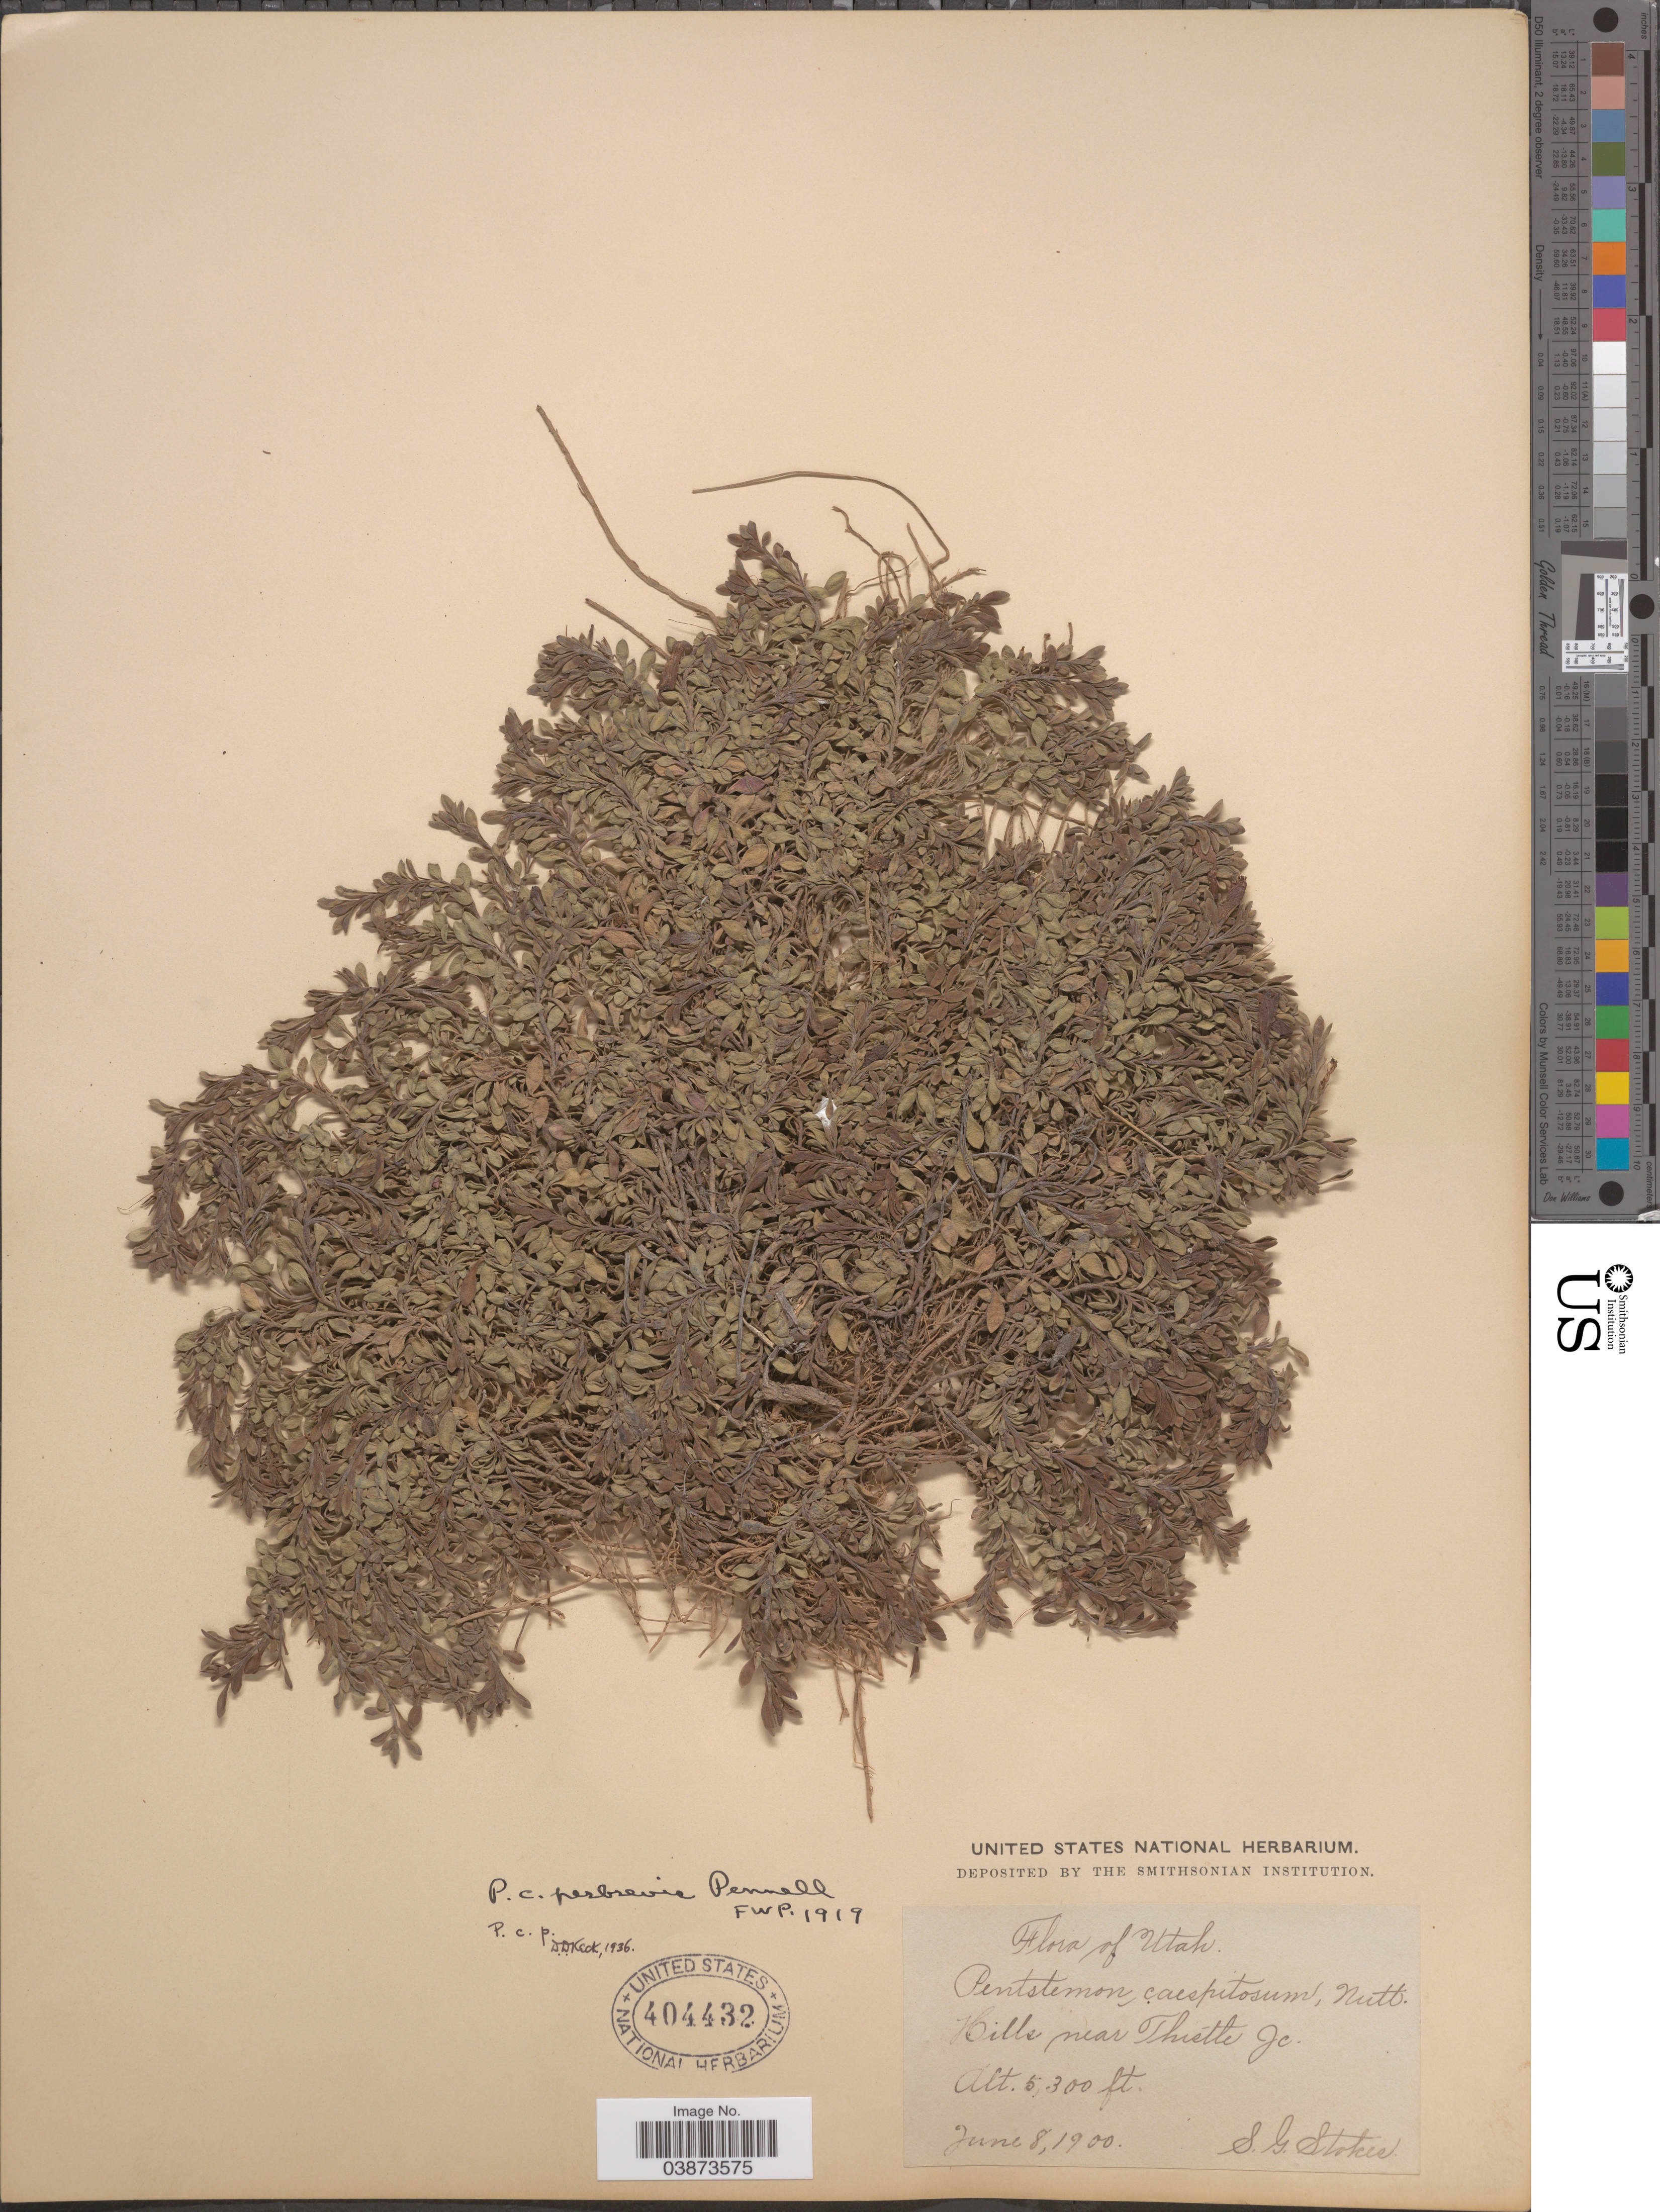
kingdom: Plantae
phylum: Tracheophyta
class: Magnoliopsida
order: Lamiales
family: Plantaginaceae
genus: Penstemon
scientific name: Penstemon caespitosus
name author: Nutt. ex A. Gray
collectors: S. Stoker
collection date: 1900-06-08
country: United States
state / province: Utah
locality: Hills near Thistle Jc.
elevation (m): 1615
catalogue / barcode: US 404432